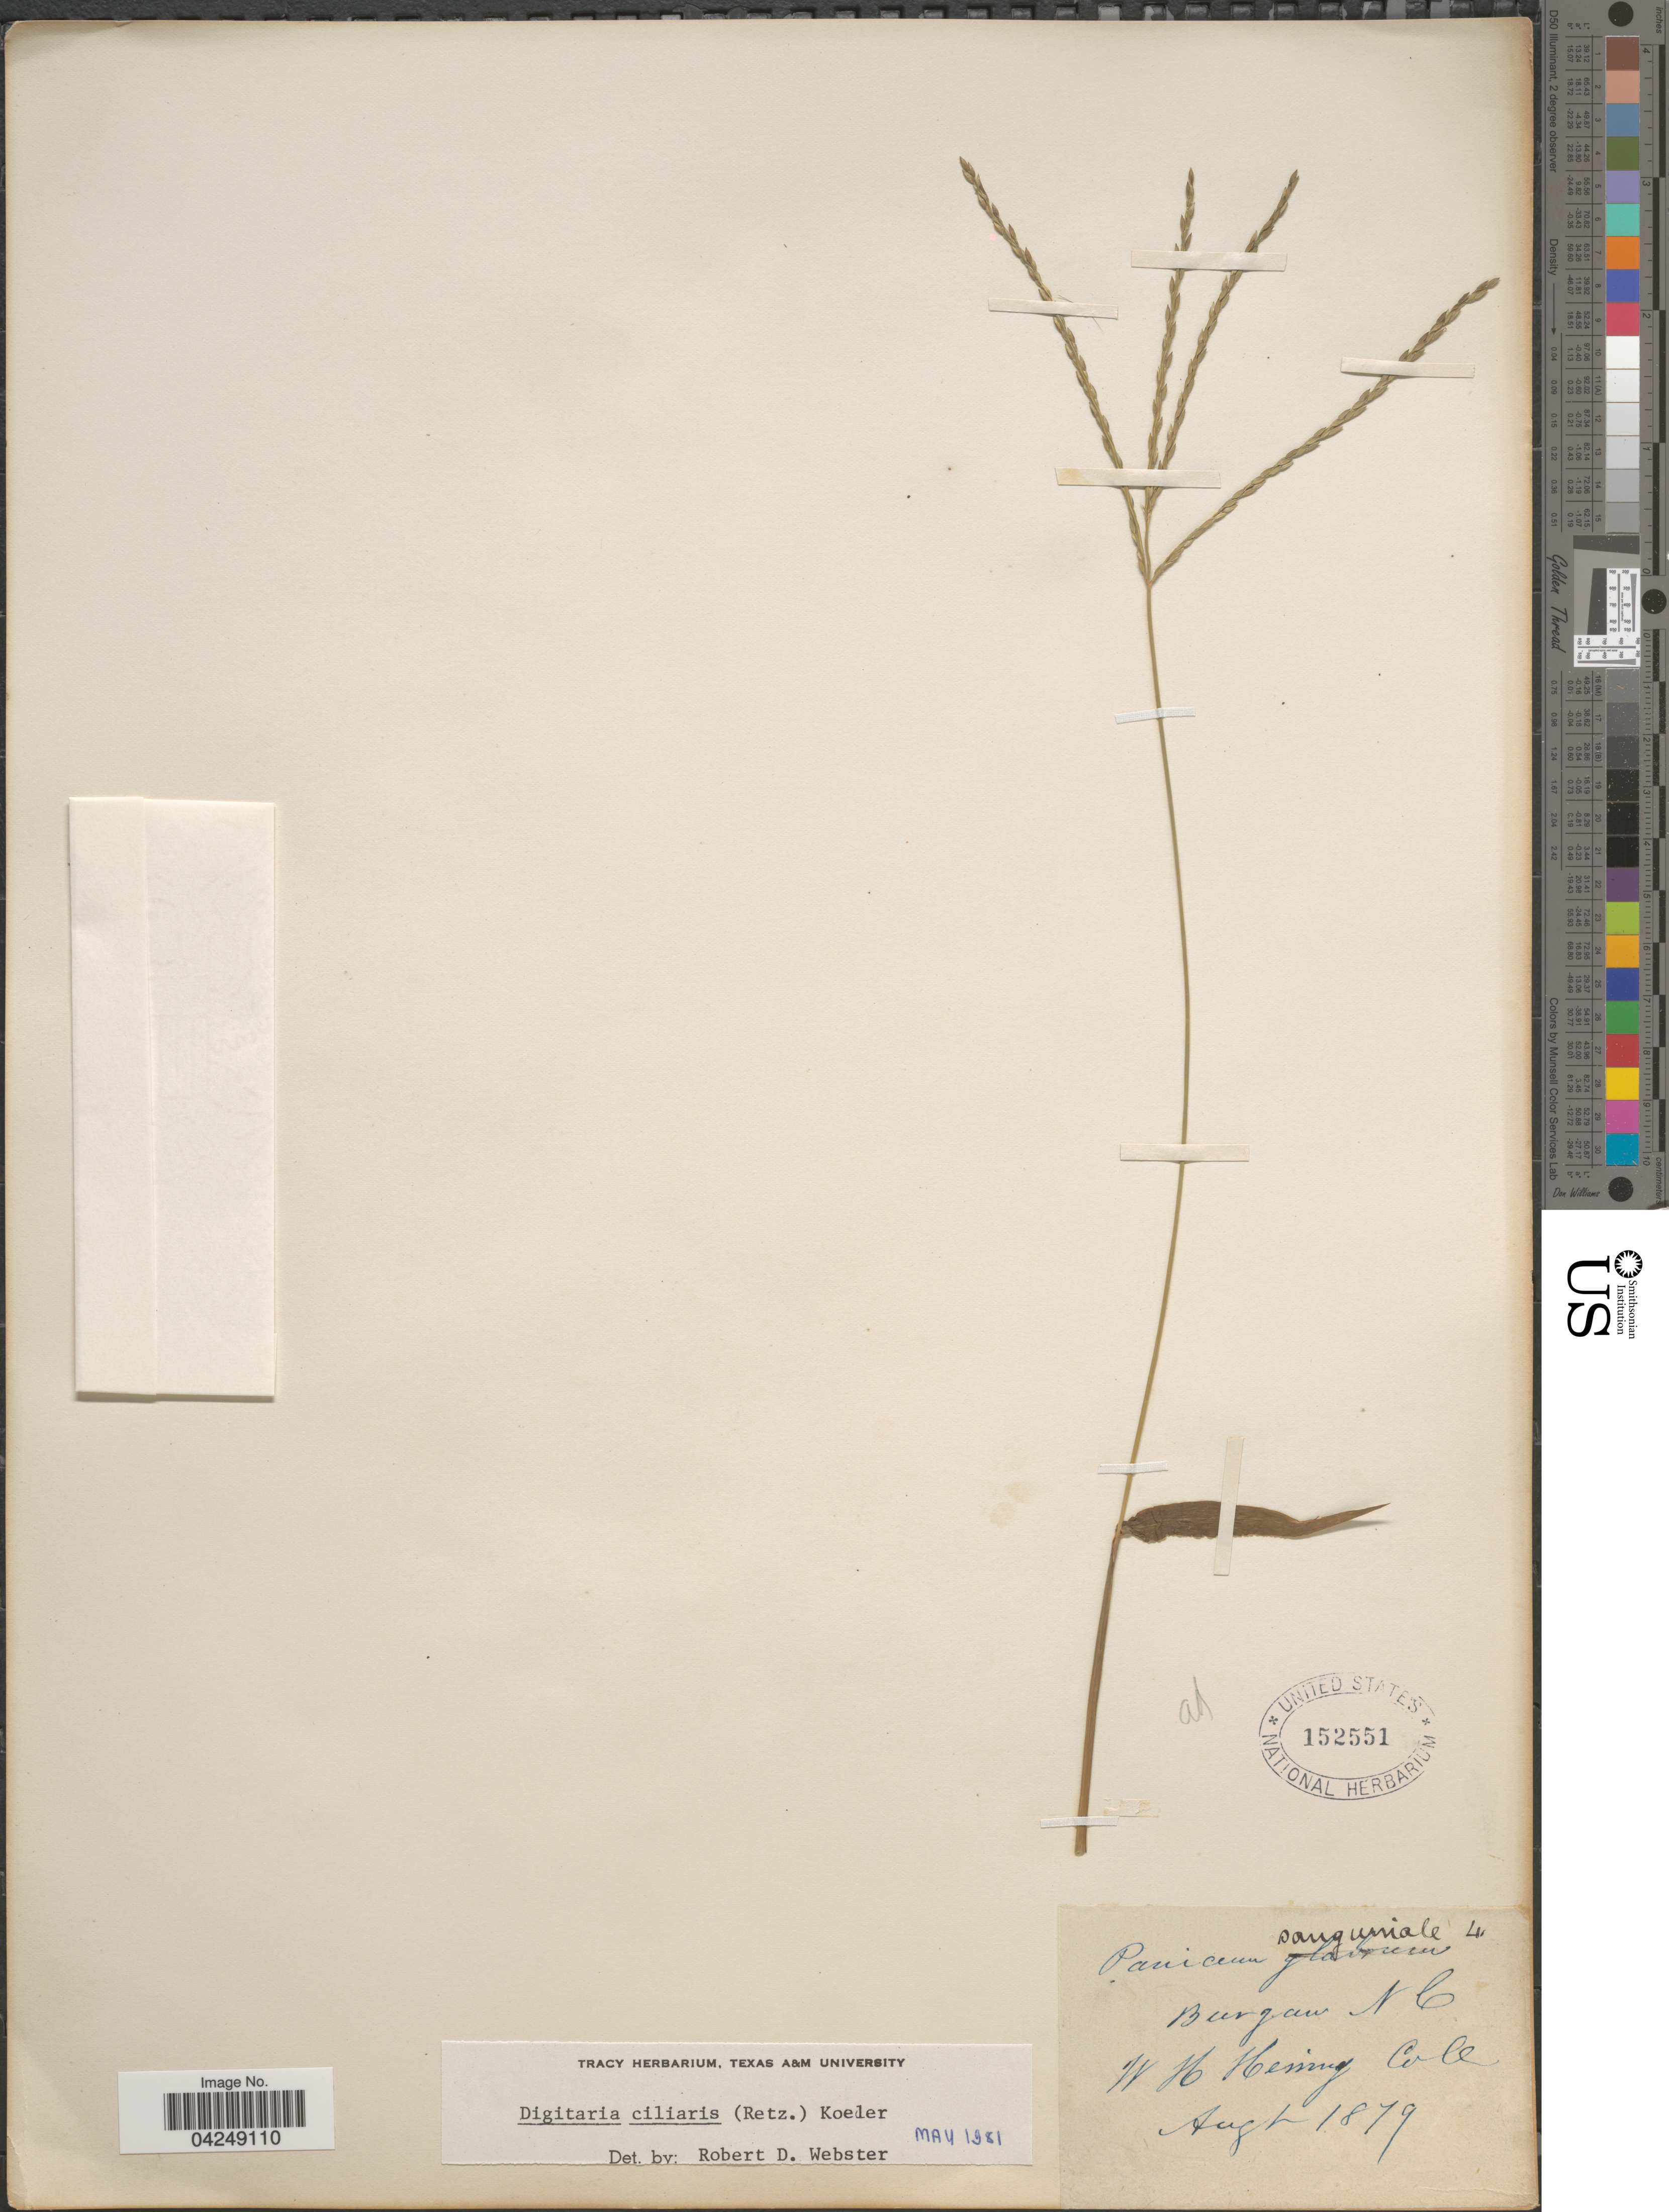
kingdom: Plantae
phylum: Tracheophyta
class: Liliopsida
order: Poales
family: Poaceae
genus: Digitaria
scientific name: Digitaria ciliaris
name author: (Retz.) Koeler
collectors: W. Hessing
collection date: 1879-08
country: United States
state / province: North Carolina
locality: Burgaw.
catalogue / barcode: US 152551